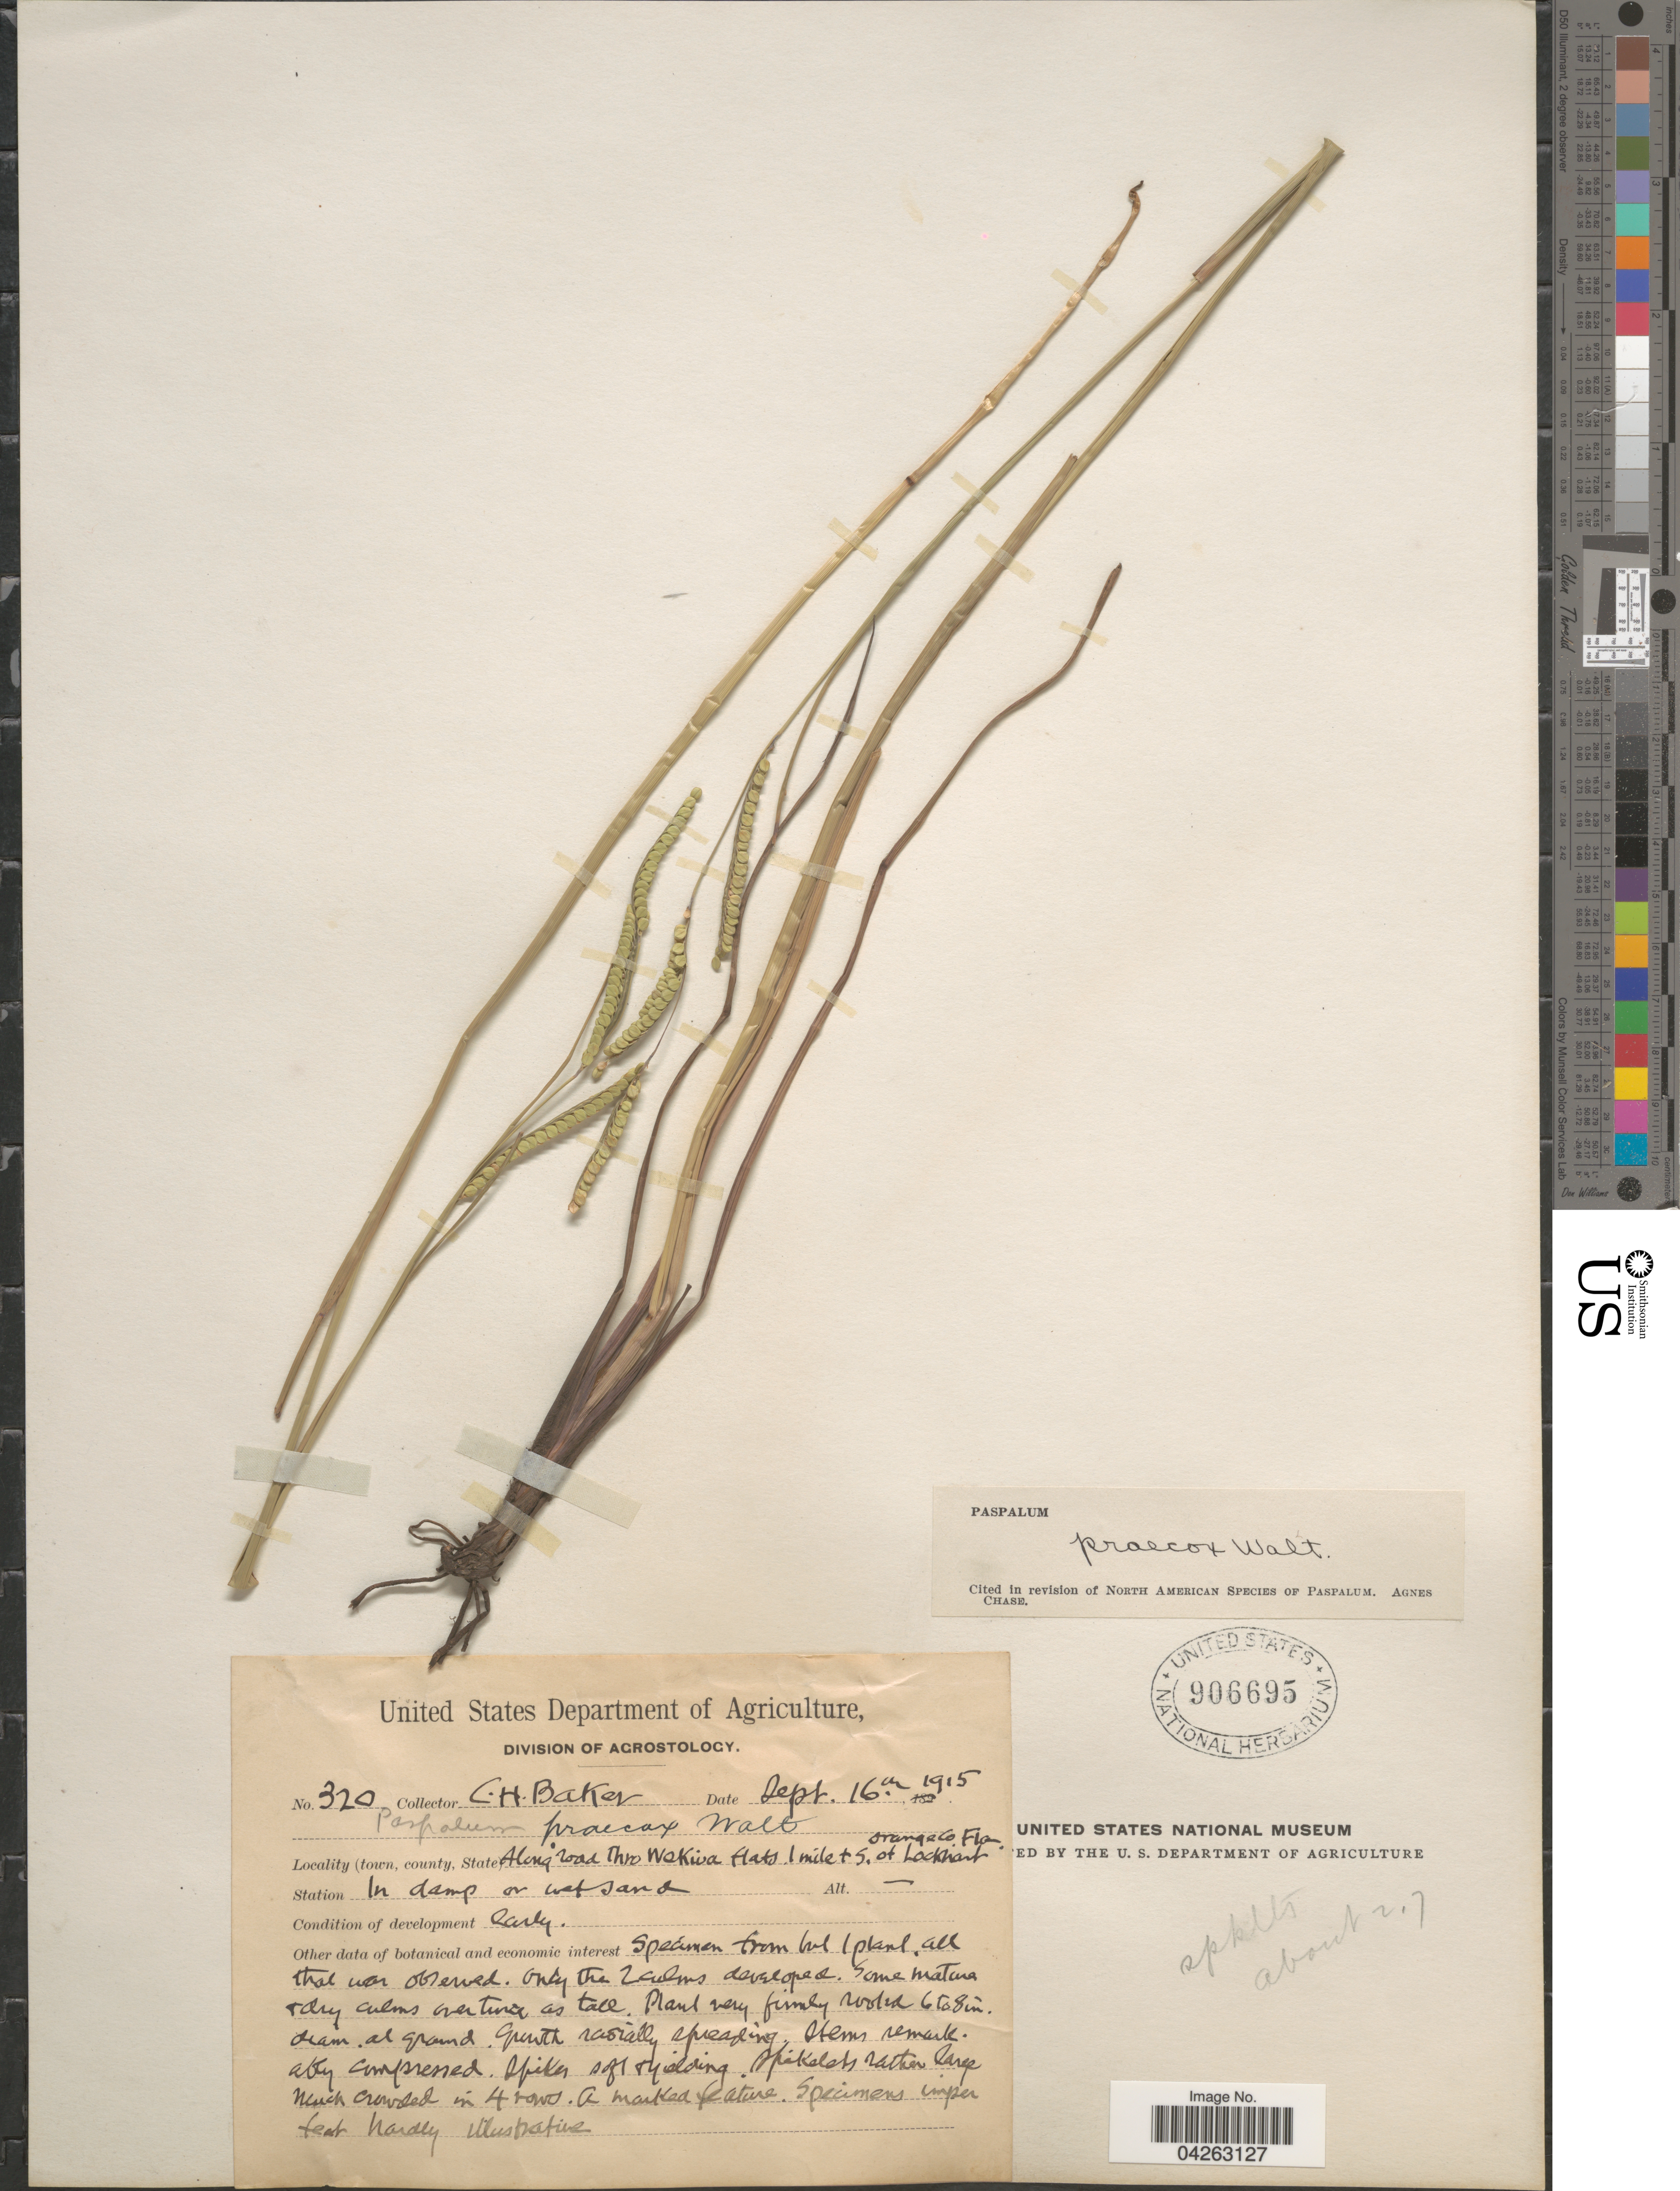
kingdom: Plantae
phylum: Tracheophyta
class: Liliopsida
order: Poales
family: Poaceae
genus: Paspalum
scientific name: Paspalum praecox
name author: Walter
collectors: C. H. Baker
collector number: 320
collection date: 1915-09-16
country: United States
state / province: Florida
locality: Along road thru Wekiwa flats. 1 miles + S. of Locknant. Orange Co.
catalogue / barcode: US 906695